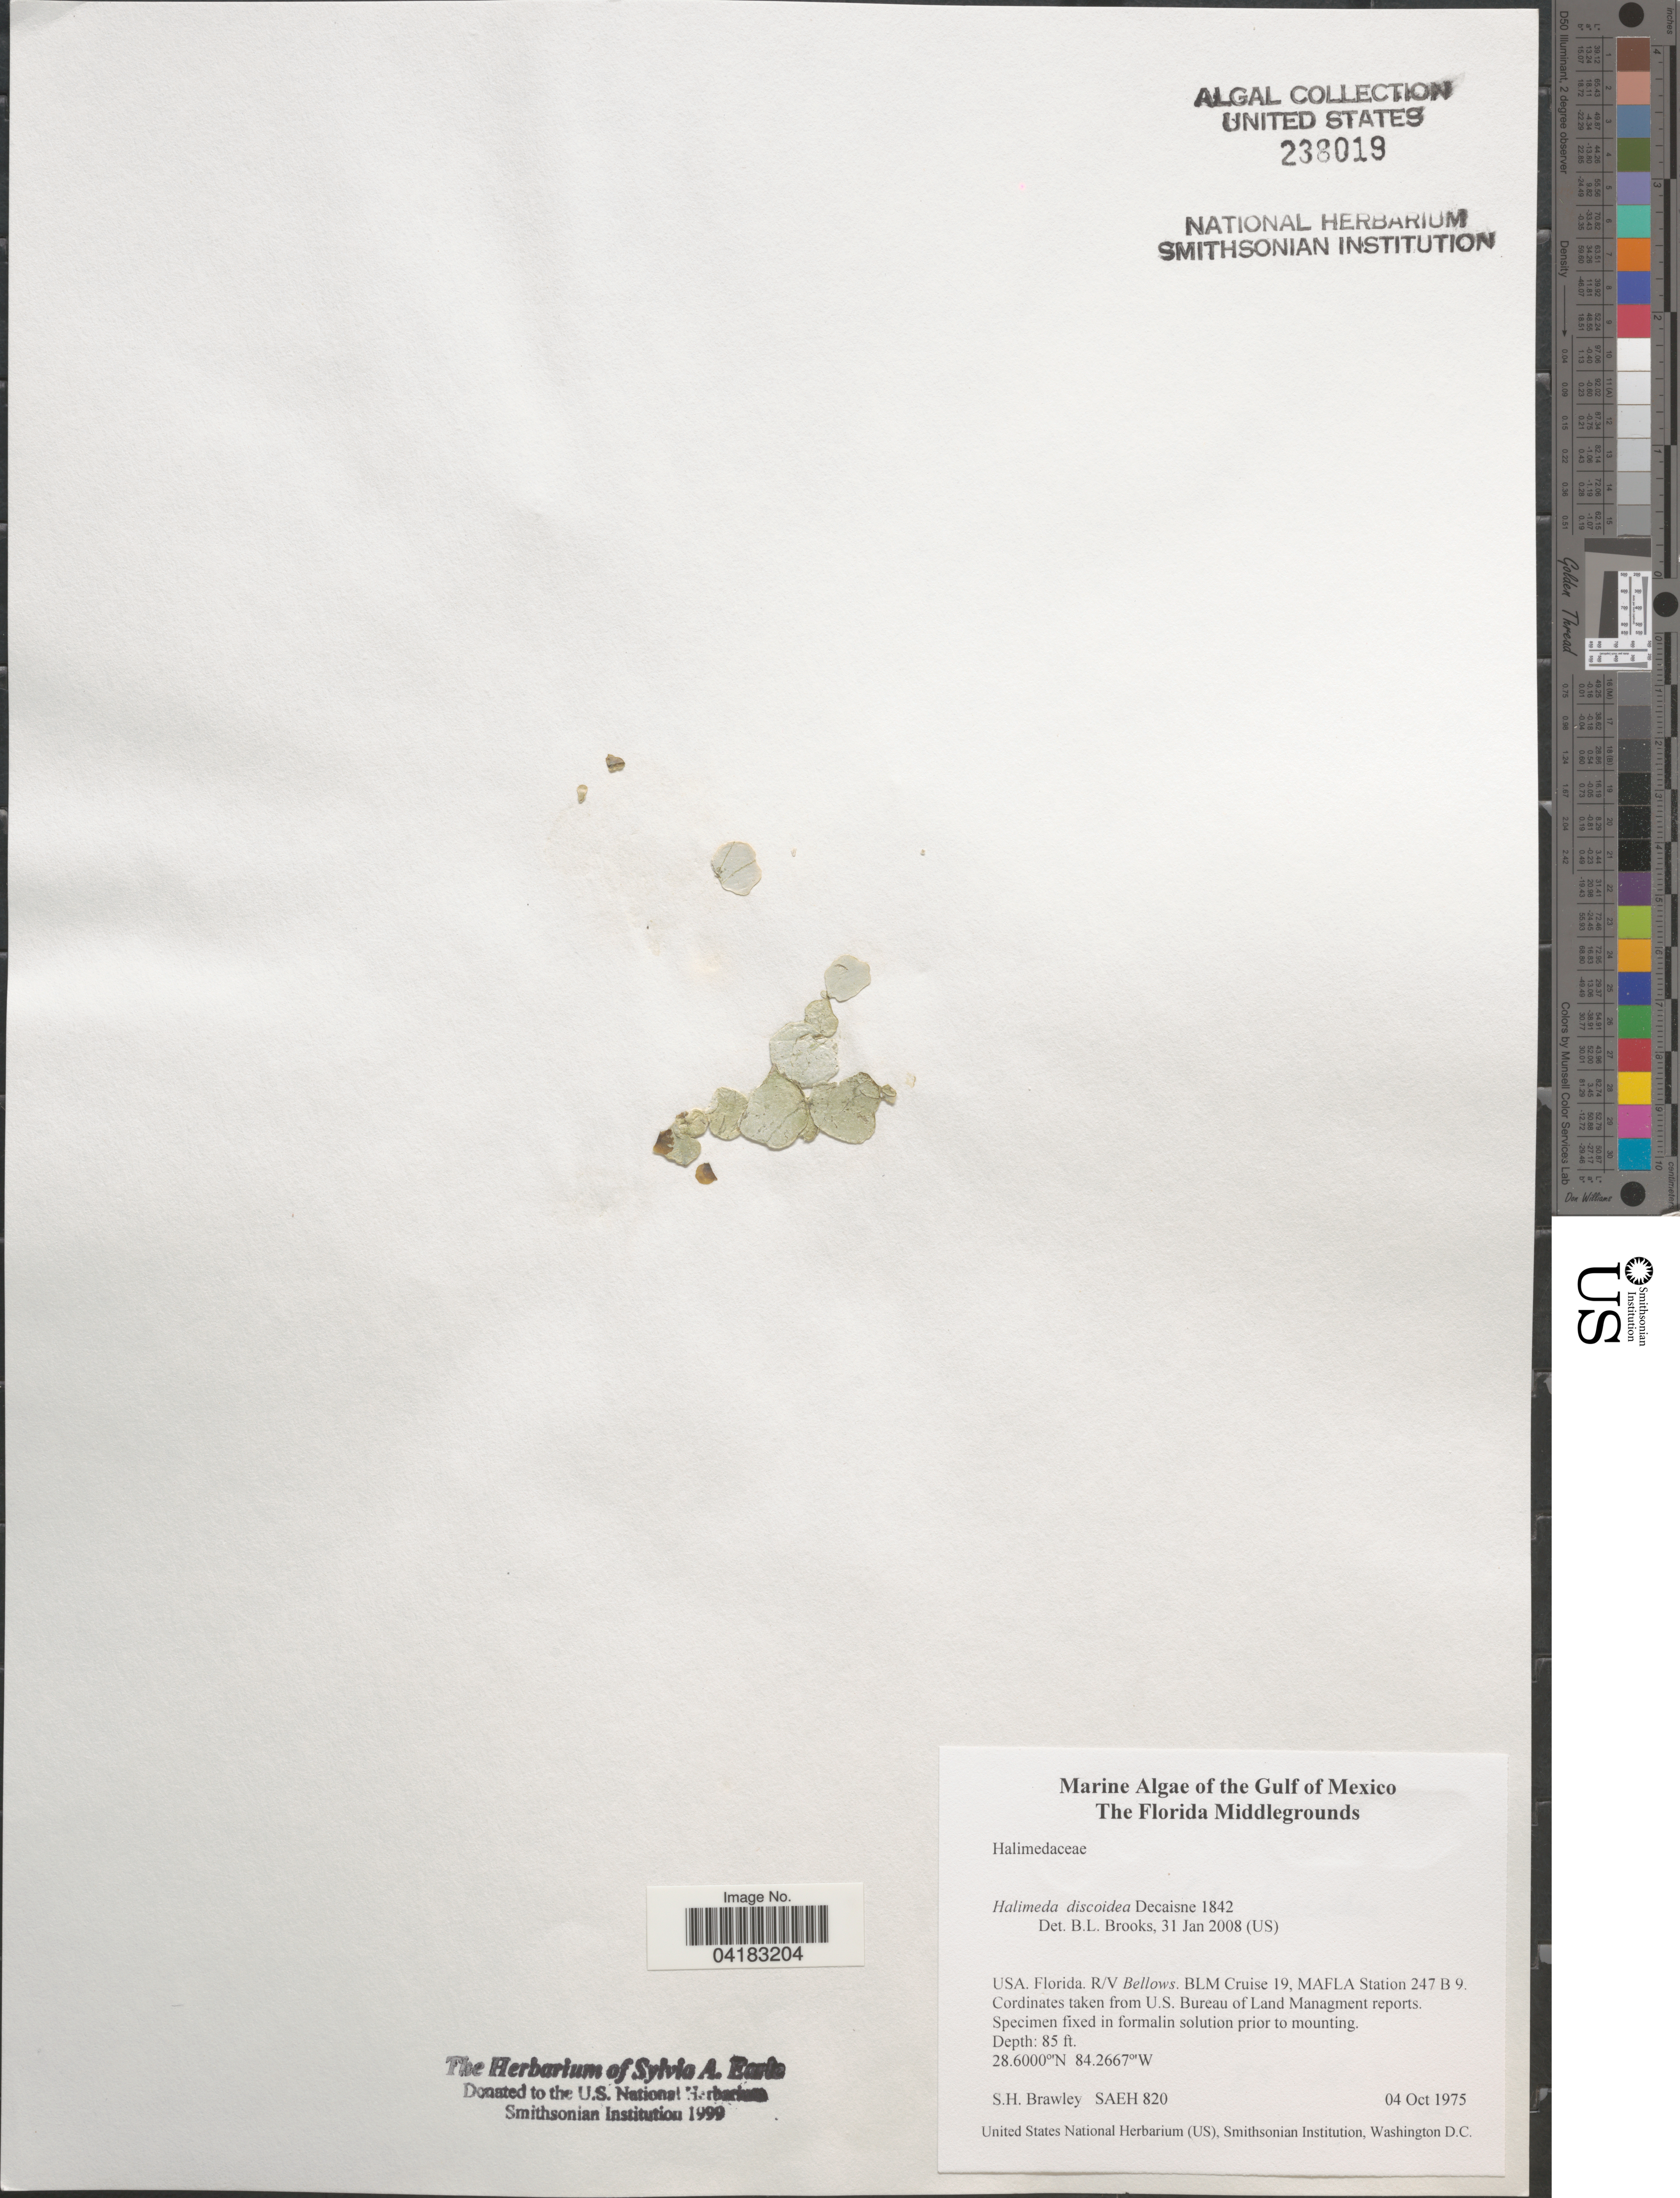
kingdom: Plantae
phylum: Chlorophyta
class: Ulvophyceae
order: Bryopsidales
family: Halimedaceae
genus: Halimeda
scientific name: Halimeda discoidea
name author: Decne.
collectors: S. Brawley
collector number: SAEH820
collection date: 1975-10-04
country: United States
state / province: Florida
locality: Gulf of Mexico. The Florida Middlegrounds. R/V Bellows. BLM Cruise 19, MAFLA Station 247 B 9.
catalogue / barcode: US 238019